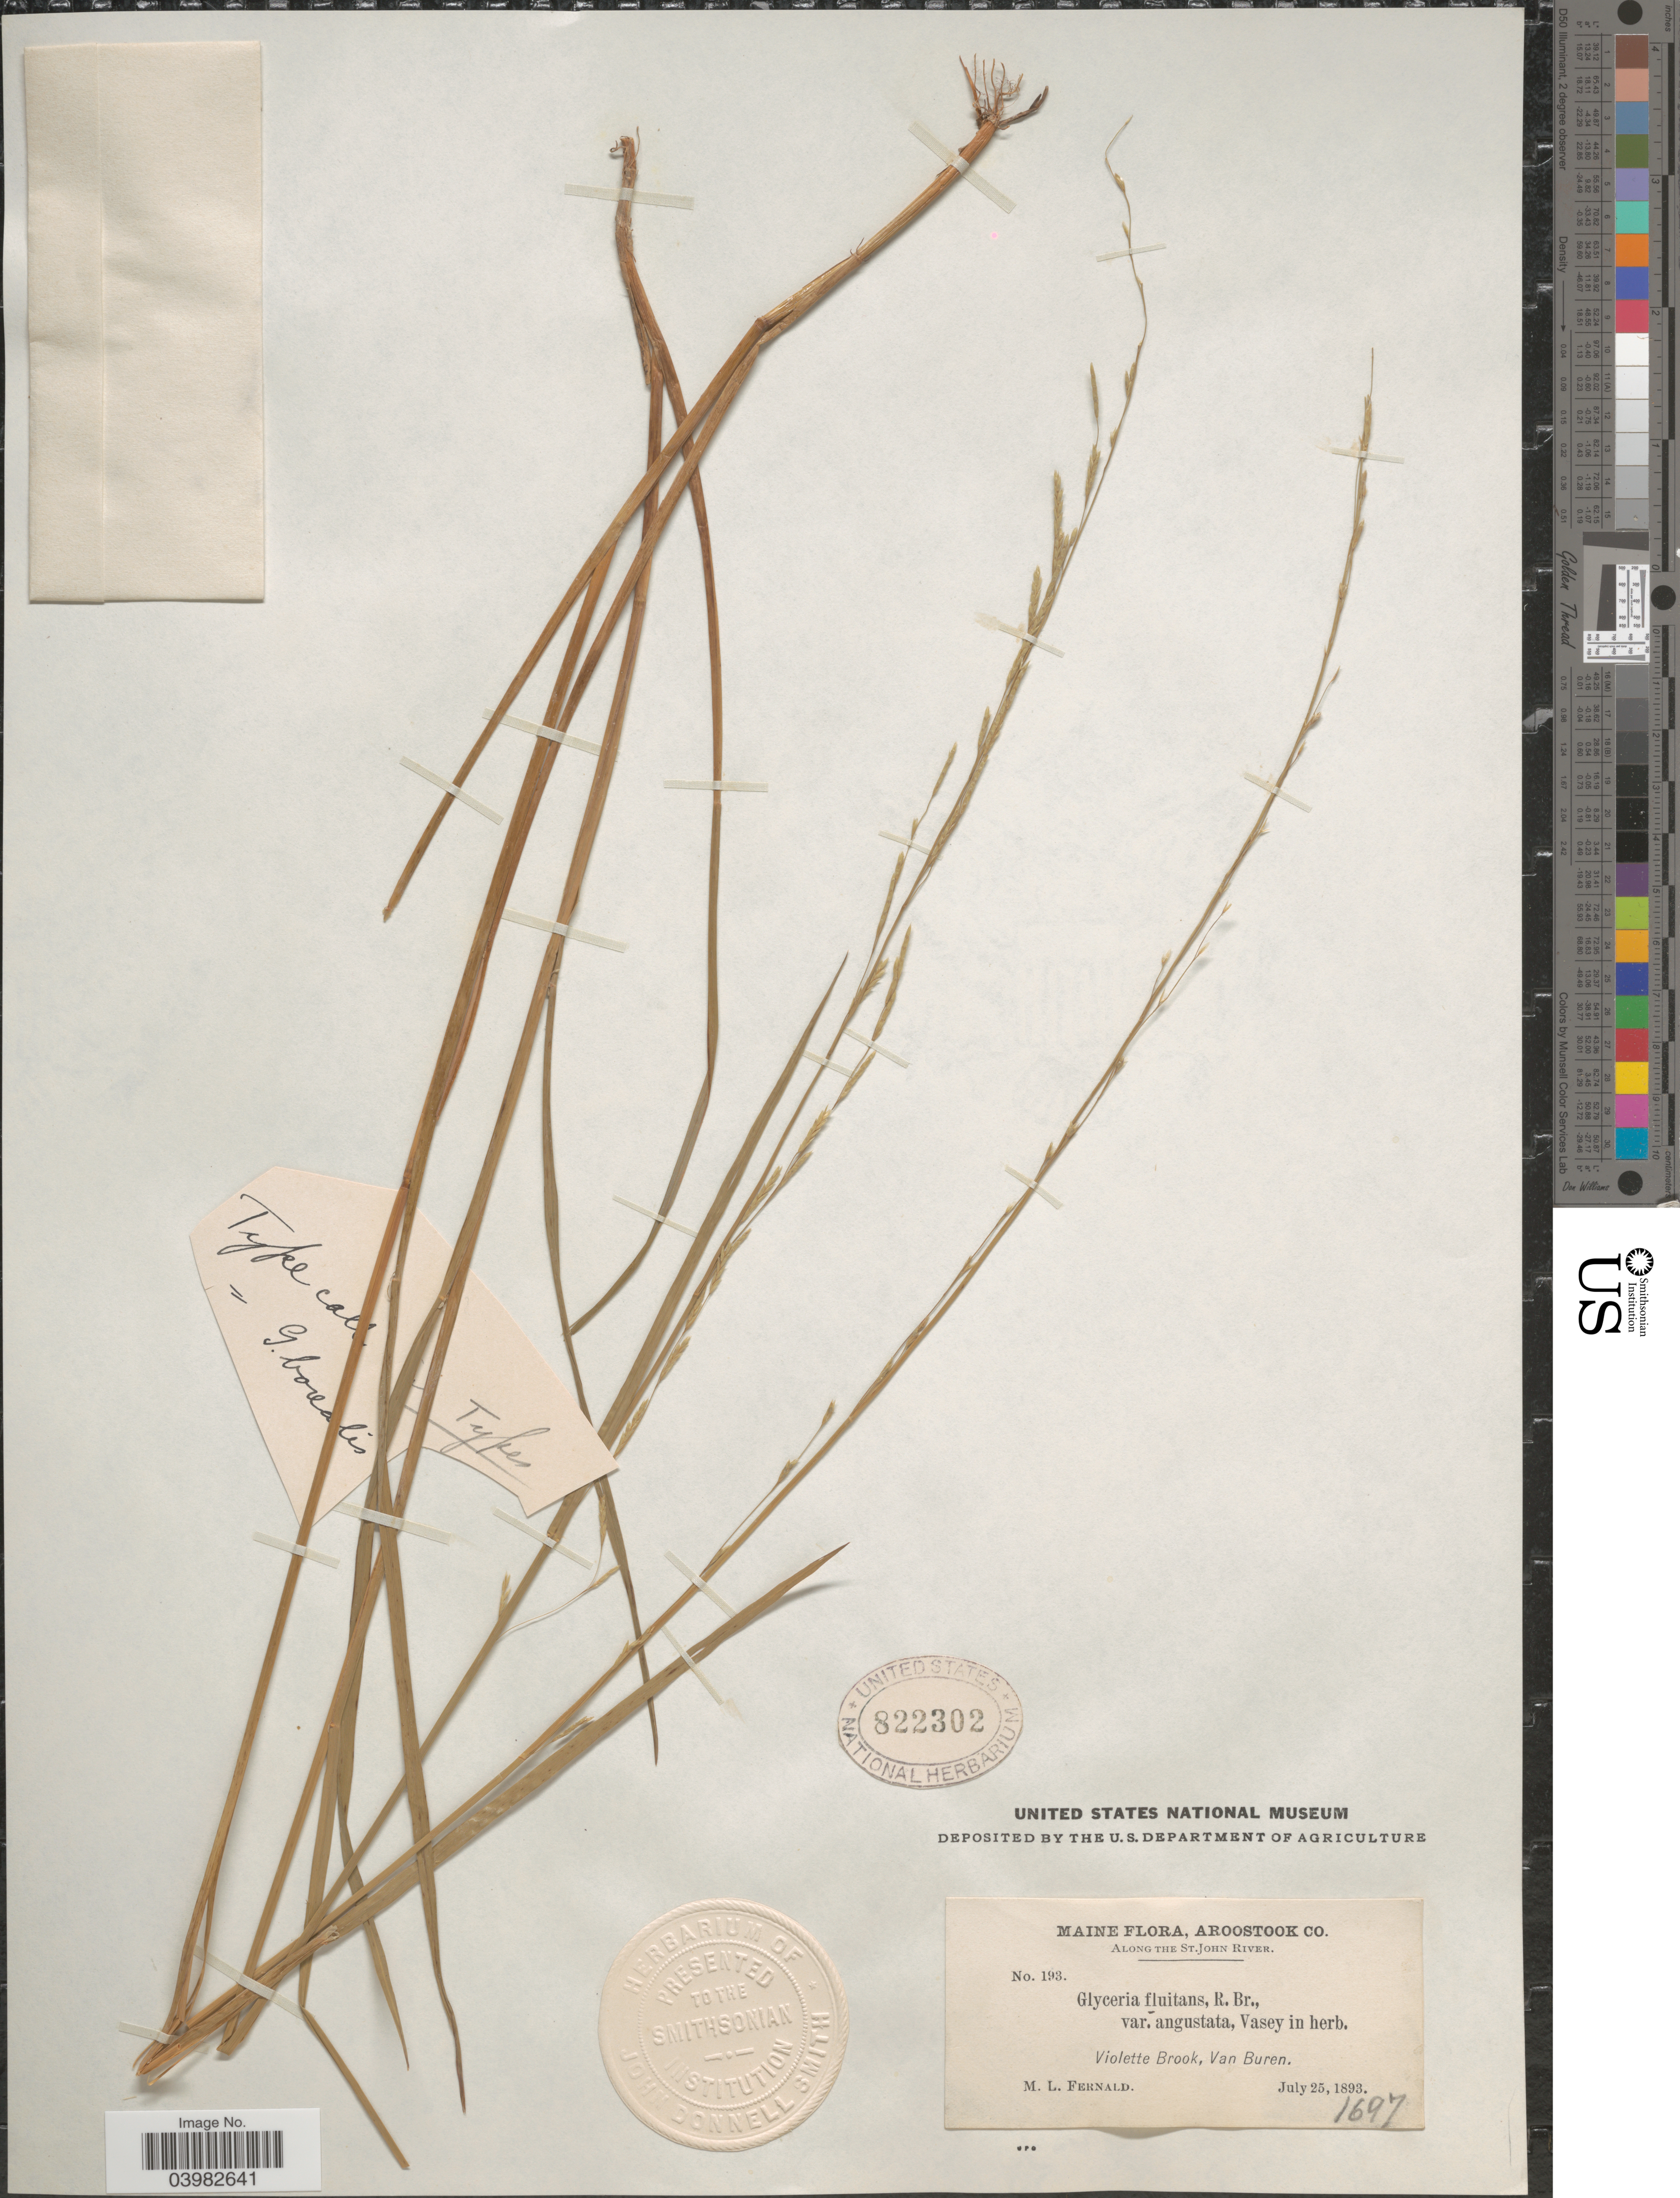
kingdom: Plantae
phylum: Tracheophyta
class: Liliopsida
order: Poales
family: Poaceae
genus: Glyceria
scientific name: Glyceria borealis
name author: (Nash) Batchelder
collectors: M. L. Fernald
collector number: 193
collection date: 1893-07-25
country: United States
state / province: Maine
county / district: Aroostook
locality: Along the St. John River. Violette Brook, Van Buren.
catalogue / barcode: US 822302